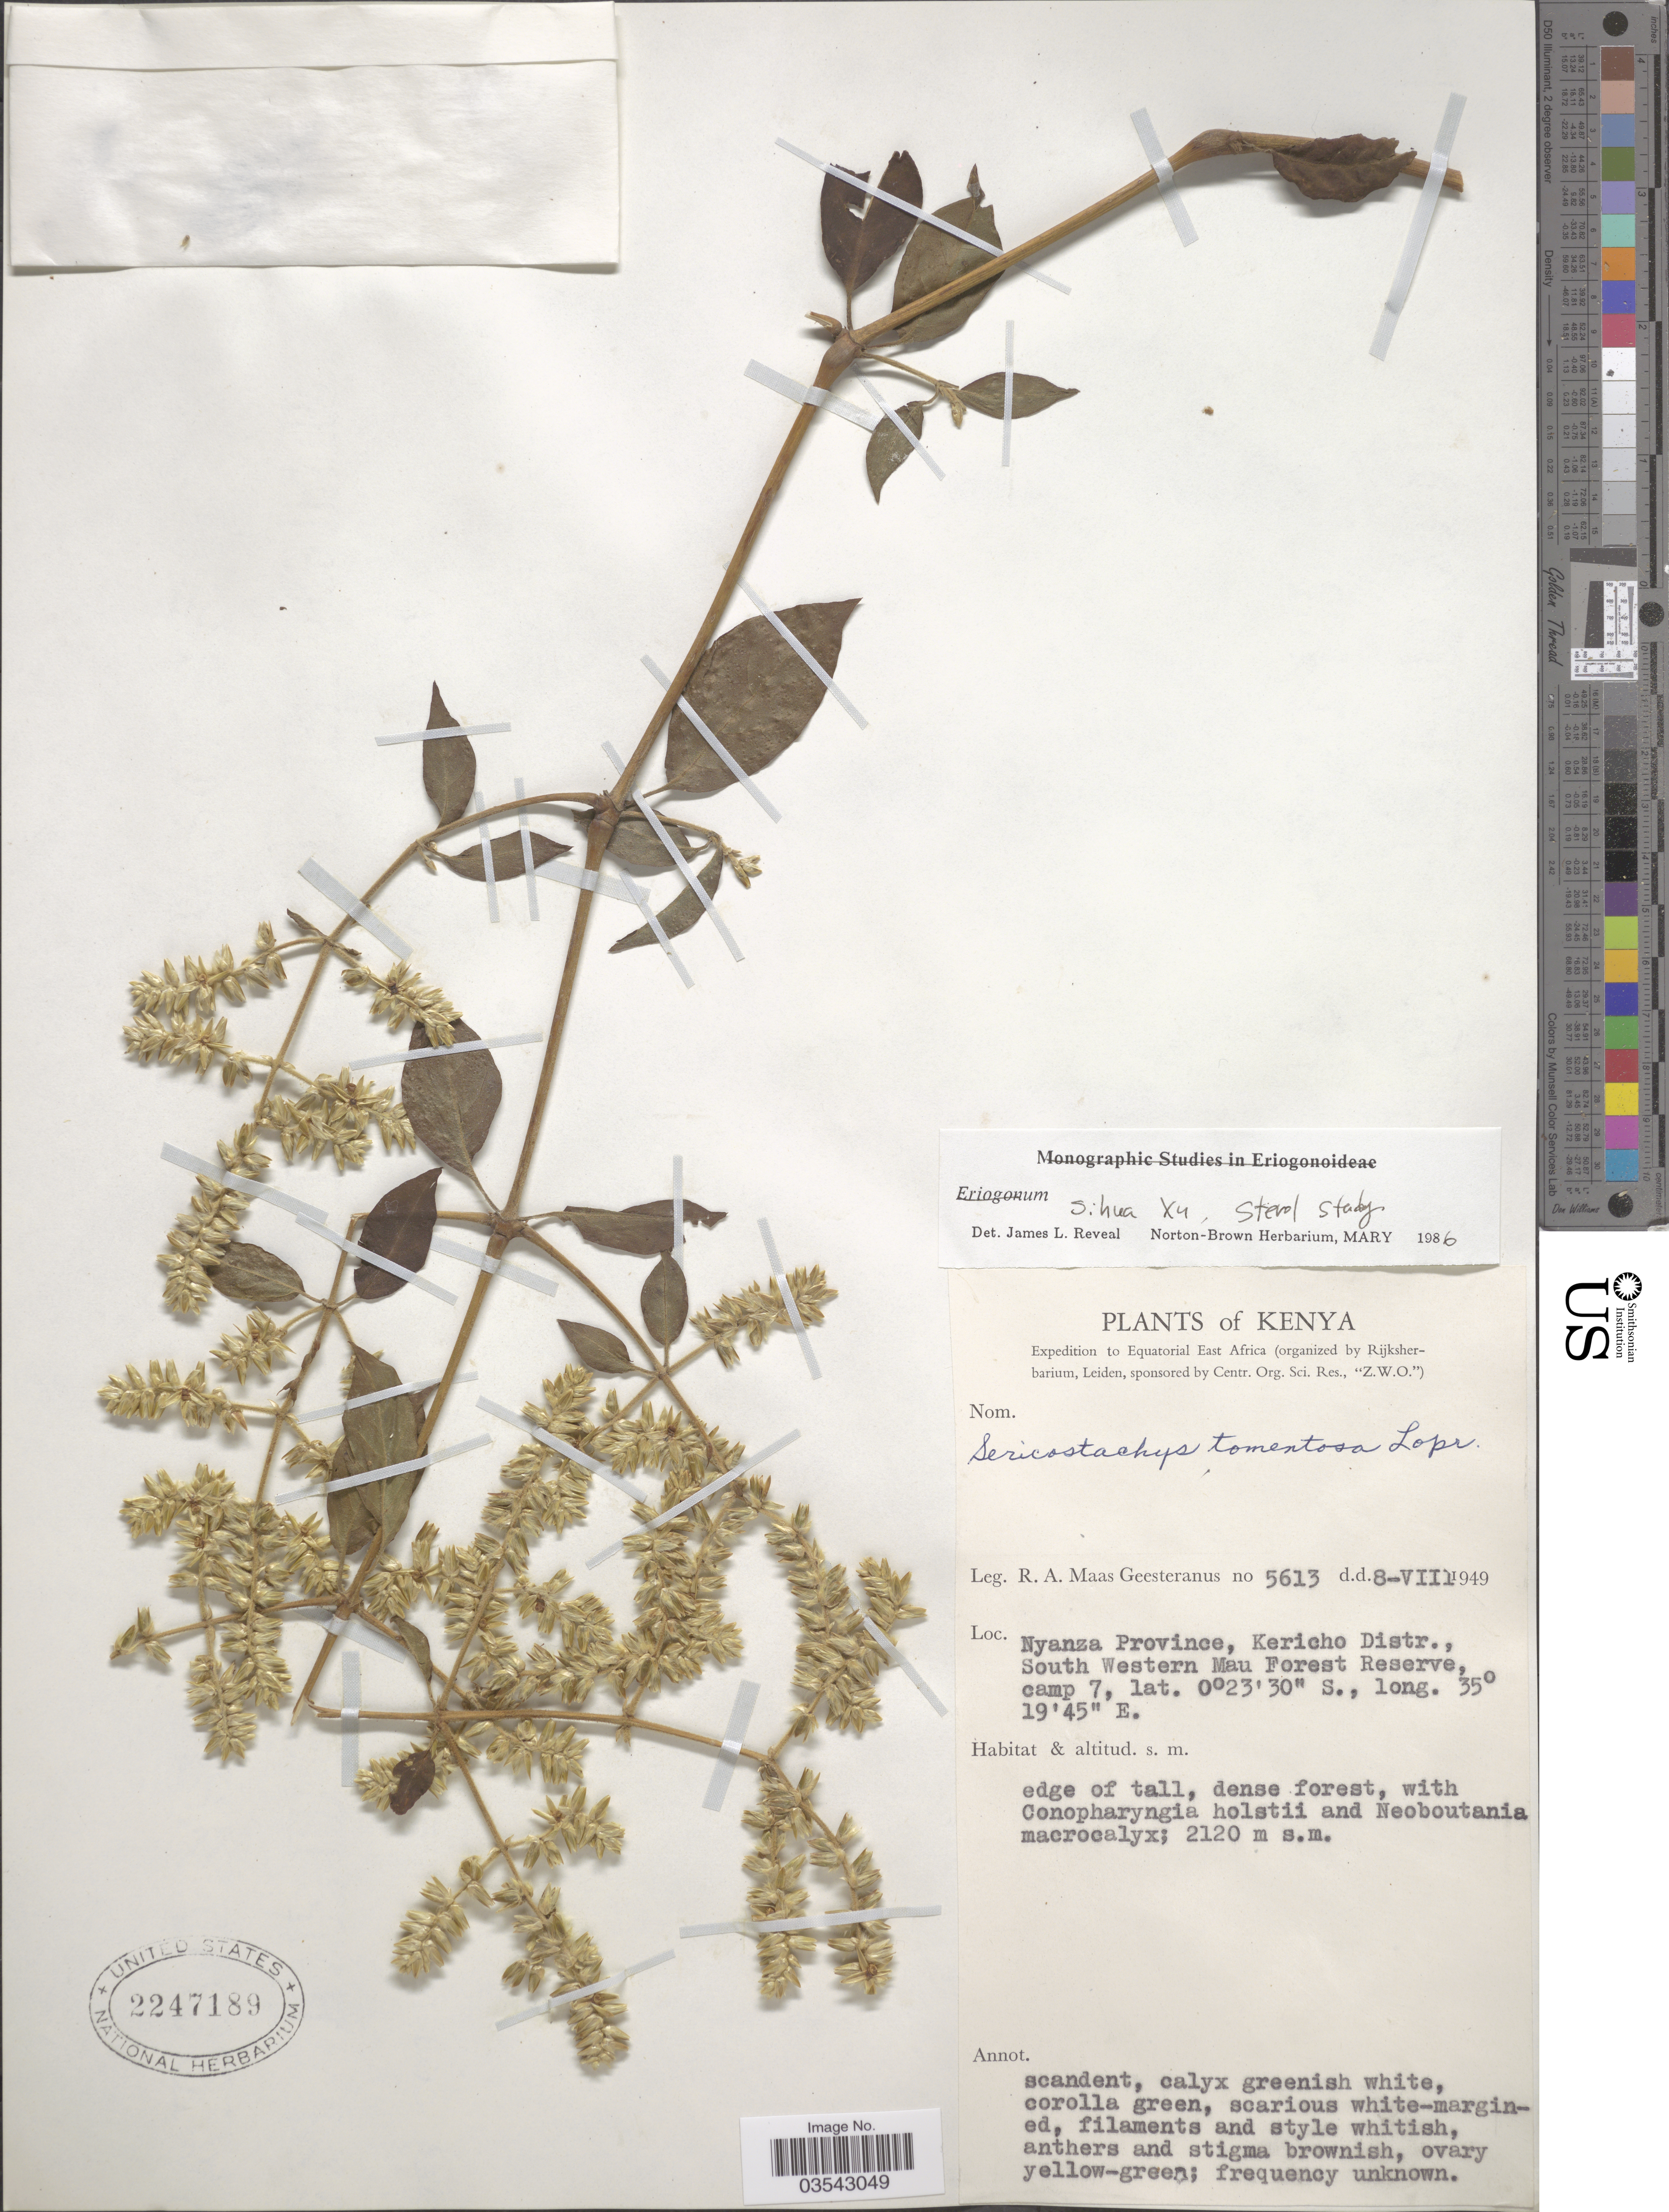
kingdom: Plantae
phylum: Tracheophyta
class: Magnoliopsida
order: Caryophyllales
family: Amaranthaceae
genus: Sericostachys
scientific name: Sericostachys tomentosa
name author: Lopr.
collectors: R. A. Maas Geesteranus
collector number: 5613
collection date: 1949-08-08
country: Kenya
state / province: Kericho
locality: Equatorial Africa. Nyanza Province, Kericho Distr., South Western Mau Forest Reserve, camp 7.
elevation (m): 2120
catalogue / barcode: US 2247189